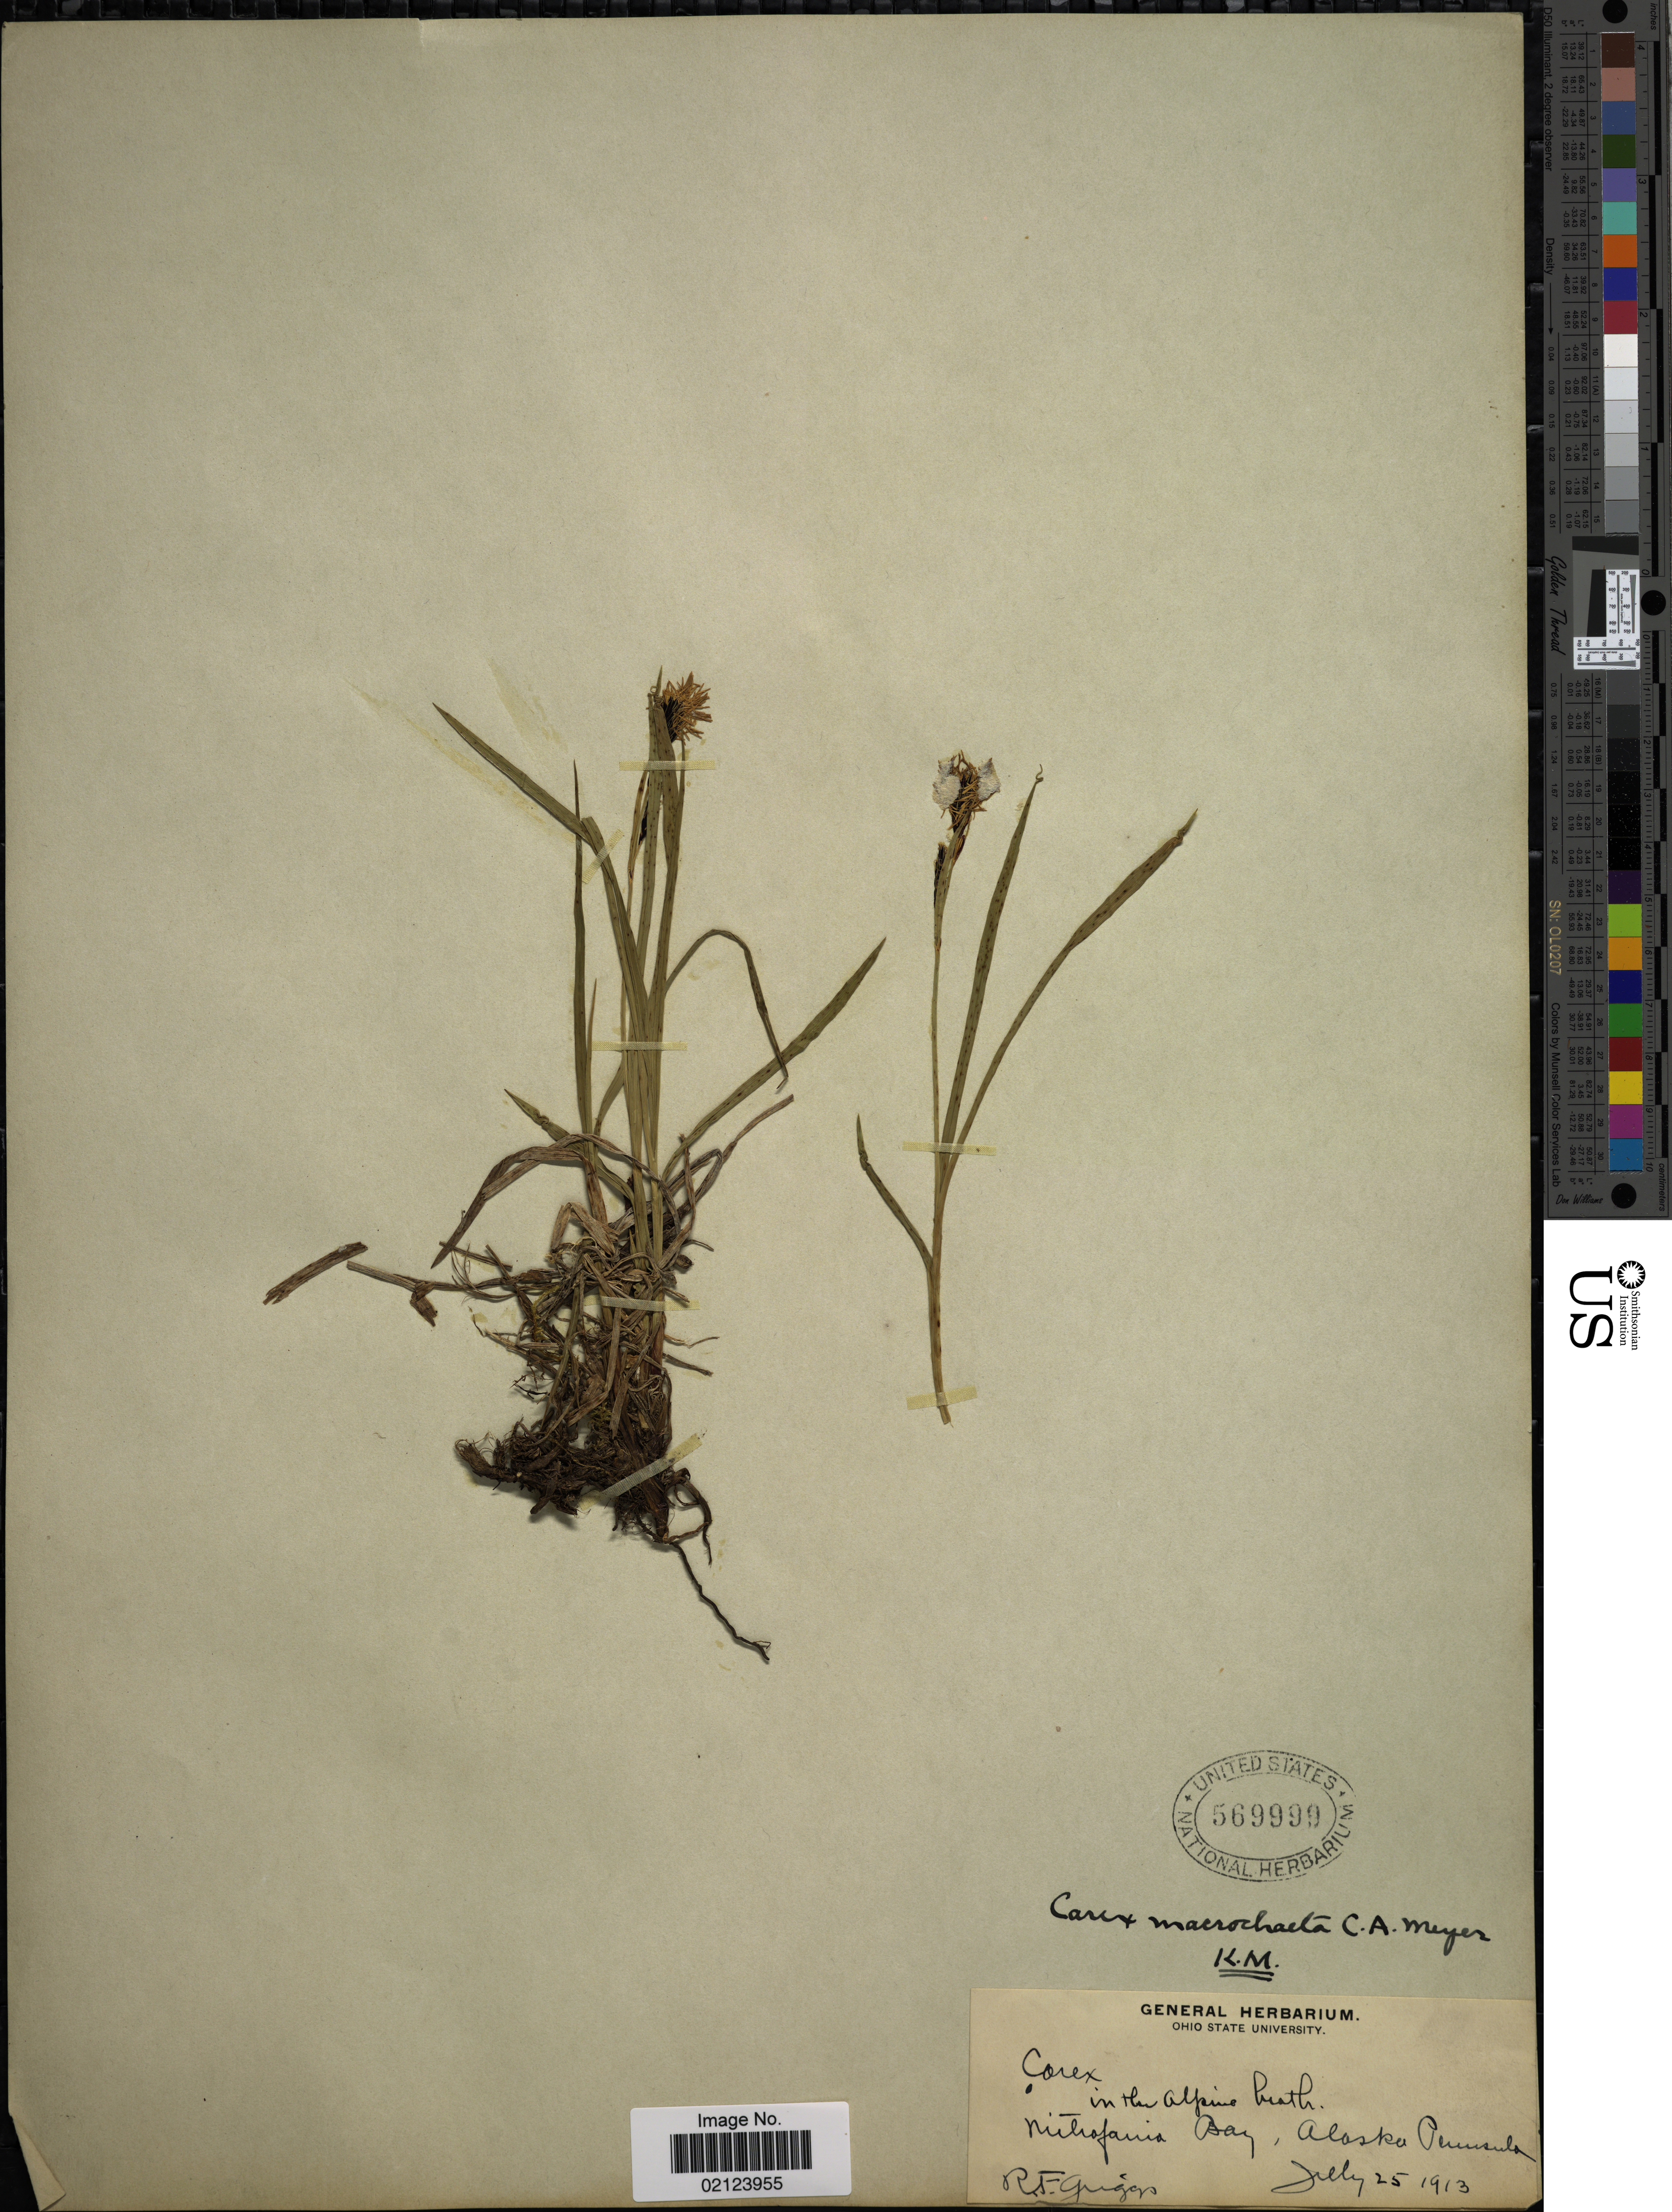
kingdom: Plantae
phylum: Tracheophyta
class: Liliopsida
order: Poales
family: Cyperaceae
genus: Carex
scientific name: Carex macrochaeta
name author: C.A. Mey.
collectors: R. F. Griggs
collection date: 1913-07-25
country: United States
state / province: Alaska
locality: Nutrafania Bay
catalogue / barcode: US 569999